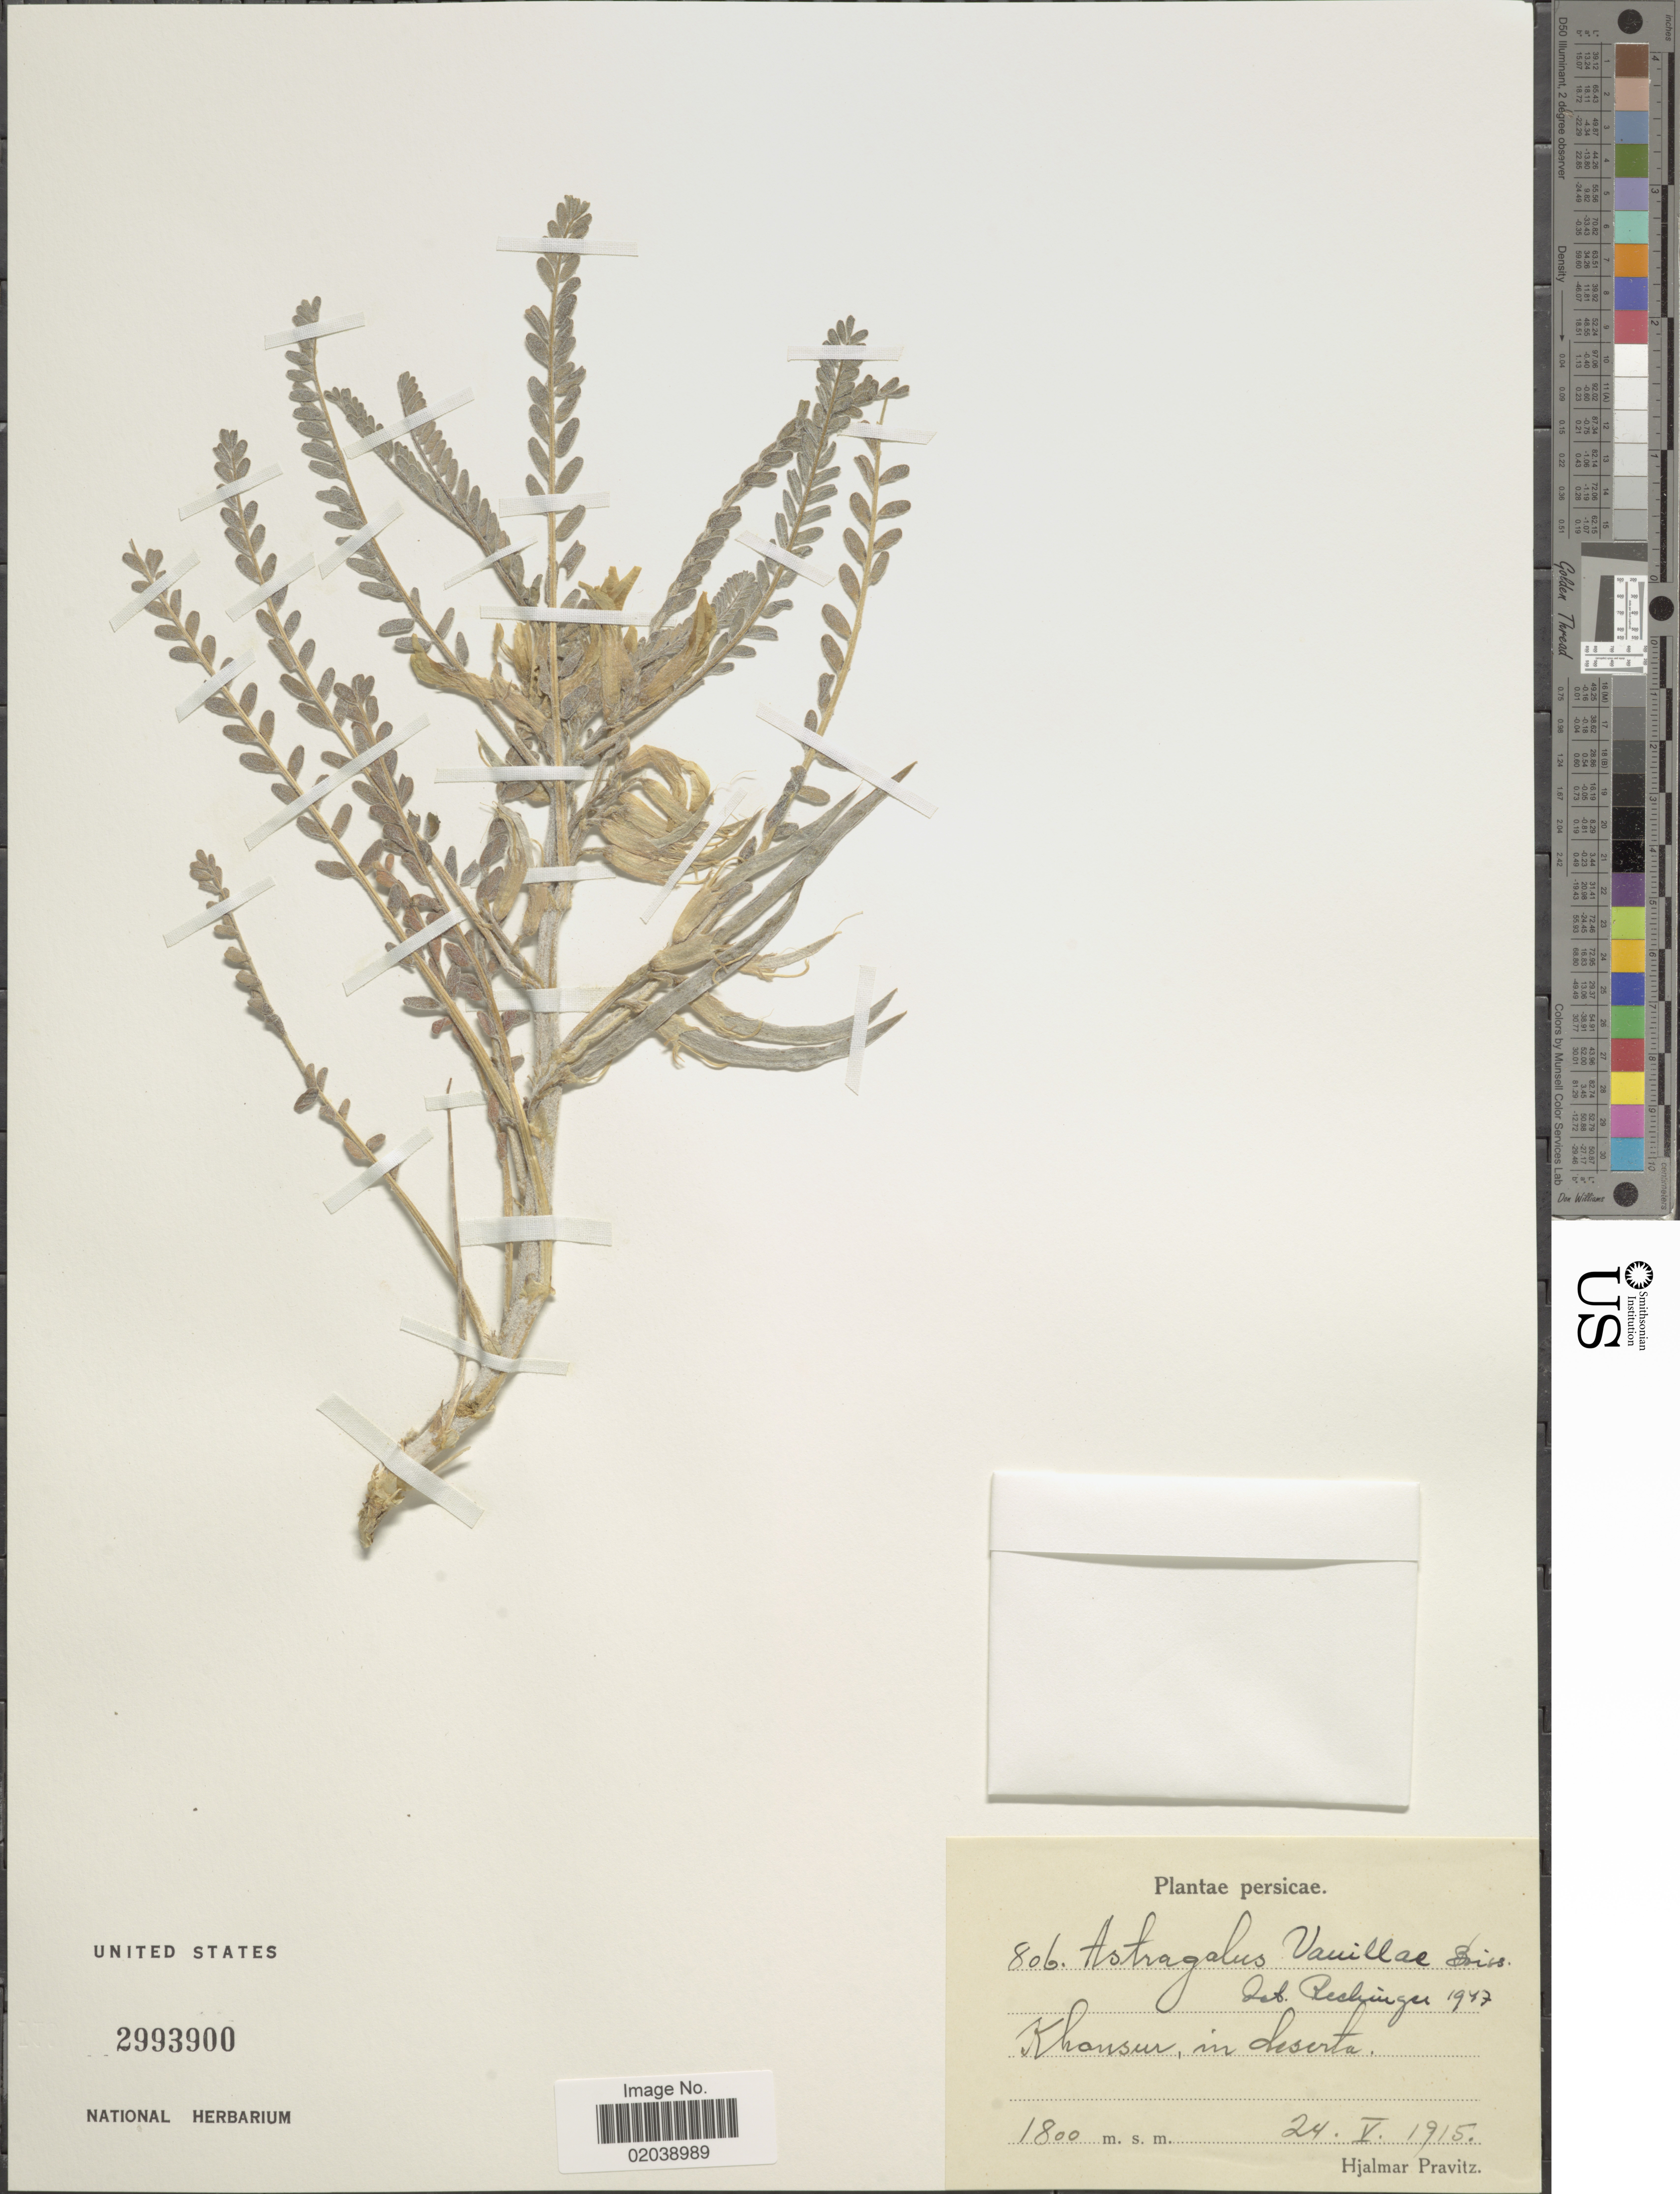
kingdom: Plantae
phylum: Tracheophyta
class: Magnoliopsida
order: Fabales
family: Fabaceae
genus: Astragalus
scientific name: Astragalus vanillae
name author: Boiss.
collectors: H. Pravitz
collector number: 806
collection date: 1915-05-24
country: Iran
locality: Khansur, in desereta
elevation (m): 1800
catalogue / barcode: US 2993900